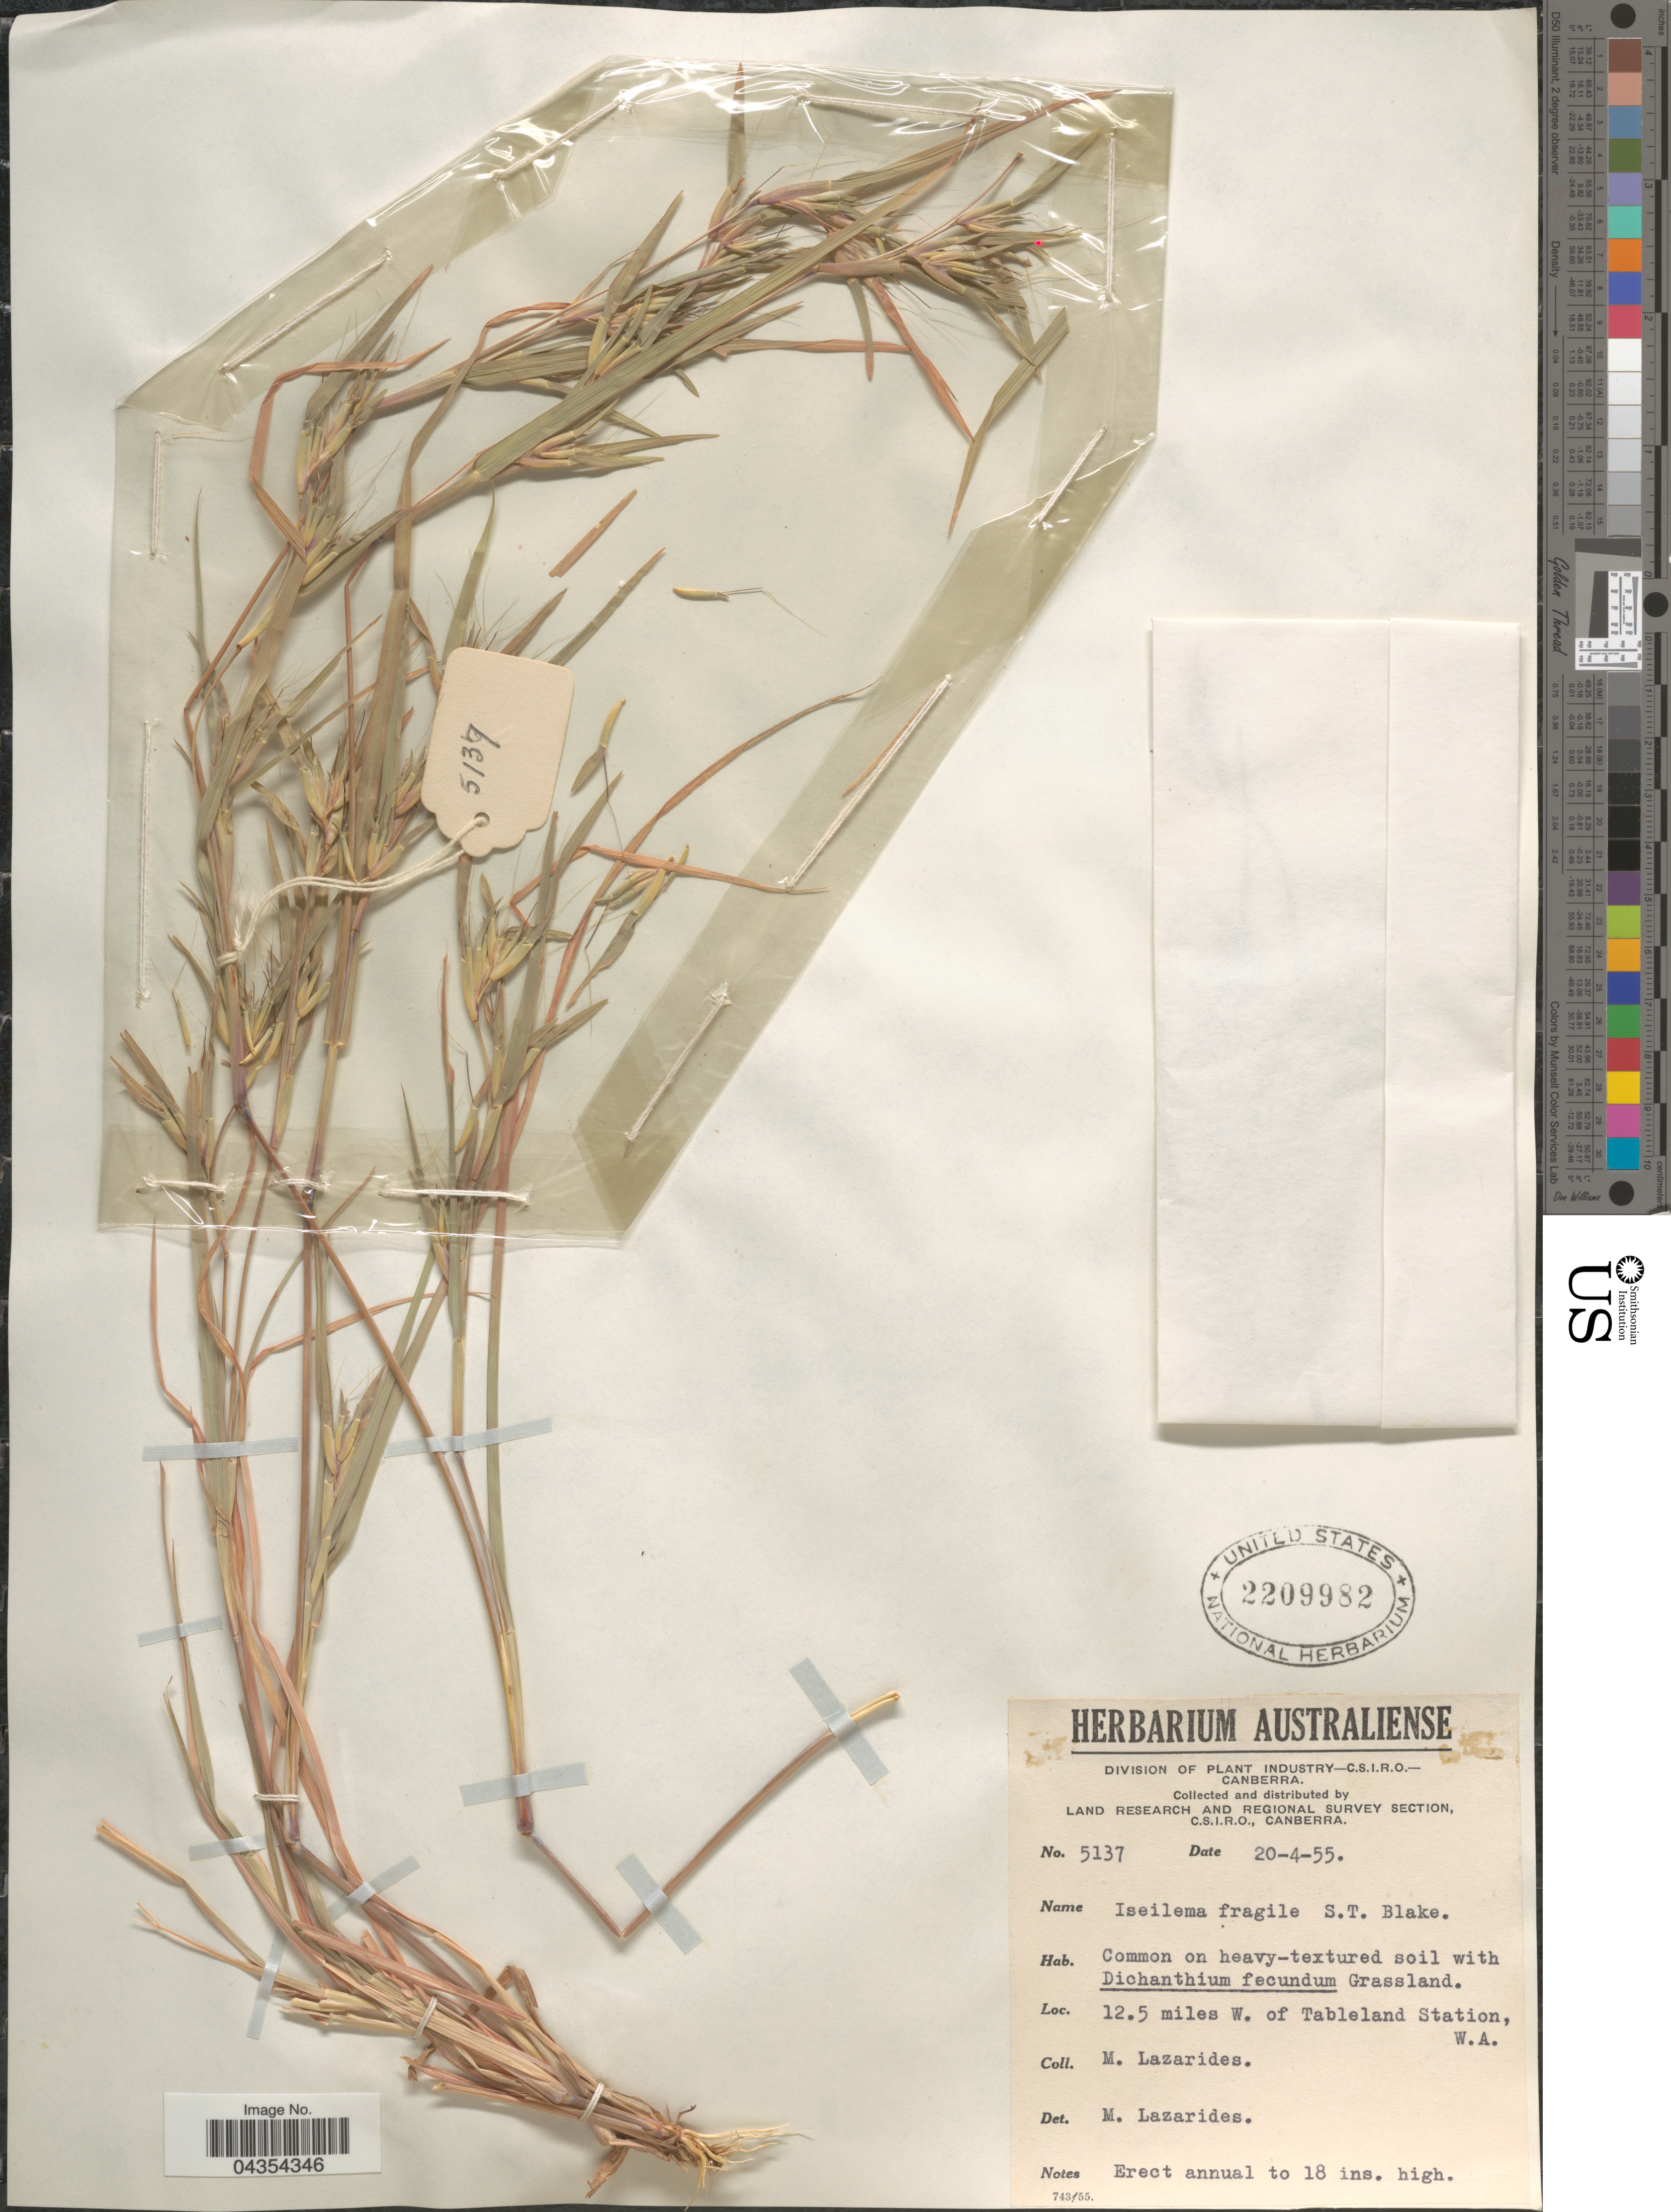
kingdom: Plantae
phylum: Tracheophyta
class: Liliopsida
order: Poales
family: Poaceae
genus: Iseilema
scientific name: Iseilema fragile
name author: S.T. Blake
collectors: M. Lazarides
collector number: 5137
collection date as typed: Transcribed d/m/y: 20/4/55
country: Australia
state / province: Western Australia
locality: Land Research and Regional Survey Section. 12.5 miles W. of Tableland Station, W.A.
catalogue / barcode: US 2209982